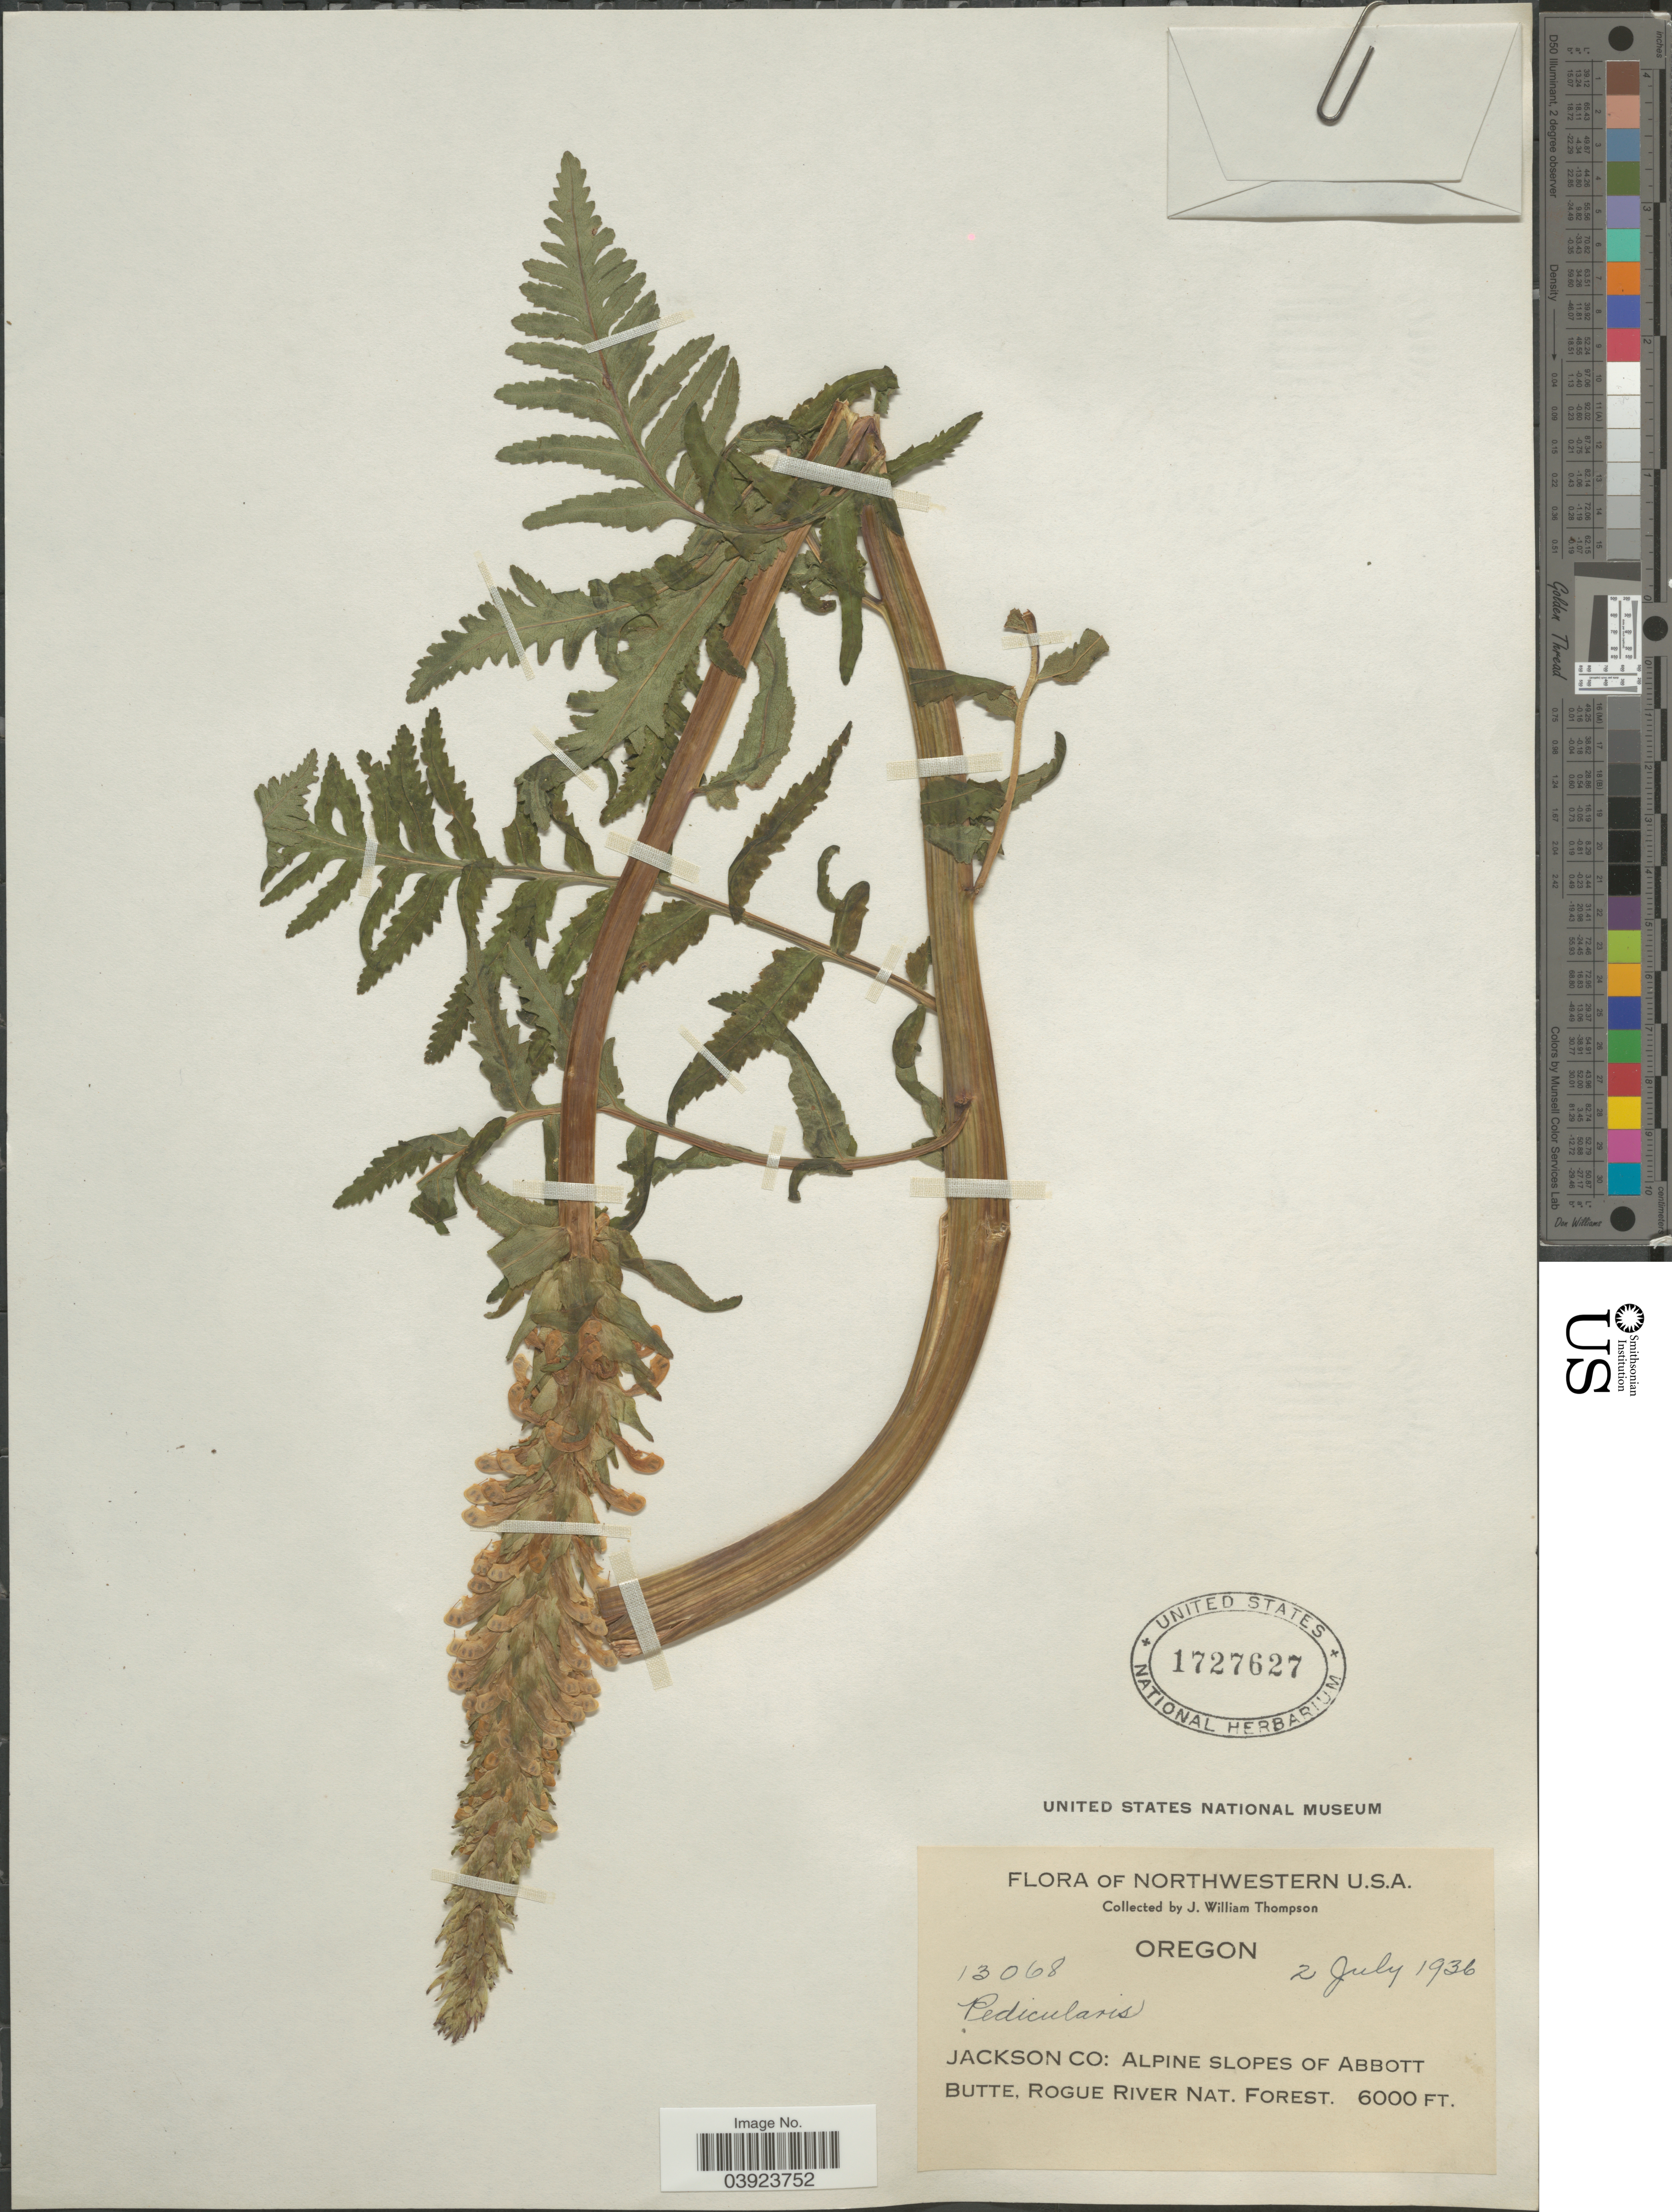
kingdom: Plantae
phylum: Tracheophyta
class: Magnoliopsida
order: Lamiales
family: Orobanchaceae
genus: Pedicularis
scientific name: Pedicularis sp.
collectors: J. W. Thompson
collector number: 13068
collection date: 1936-07-02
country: United States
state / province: Oregon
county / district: Jackson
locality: Jackson Co: Alpine slopes of Abbott Butte, Rogue River Nat. Forest.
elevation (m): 1829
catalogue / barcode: US 1727627